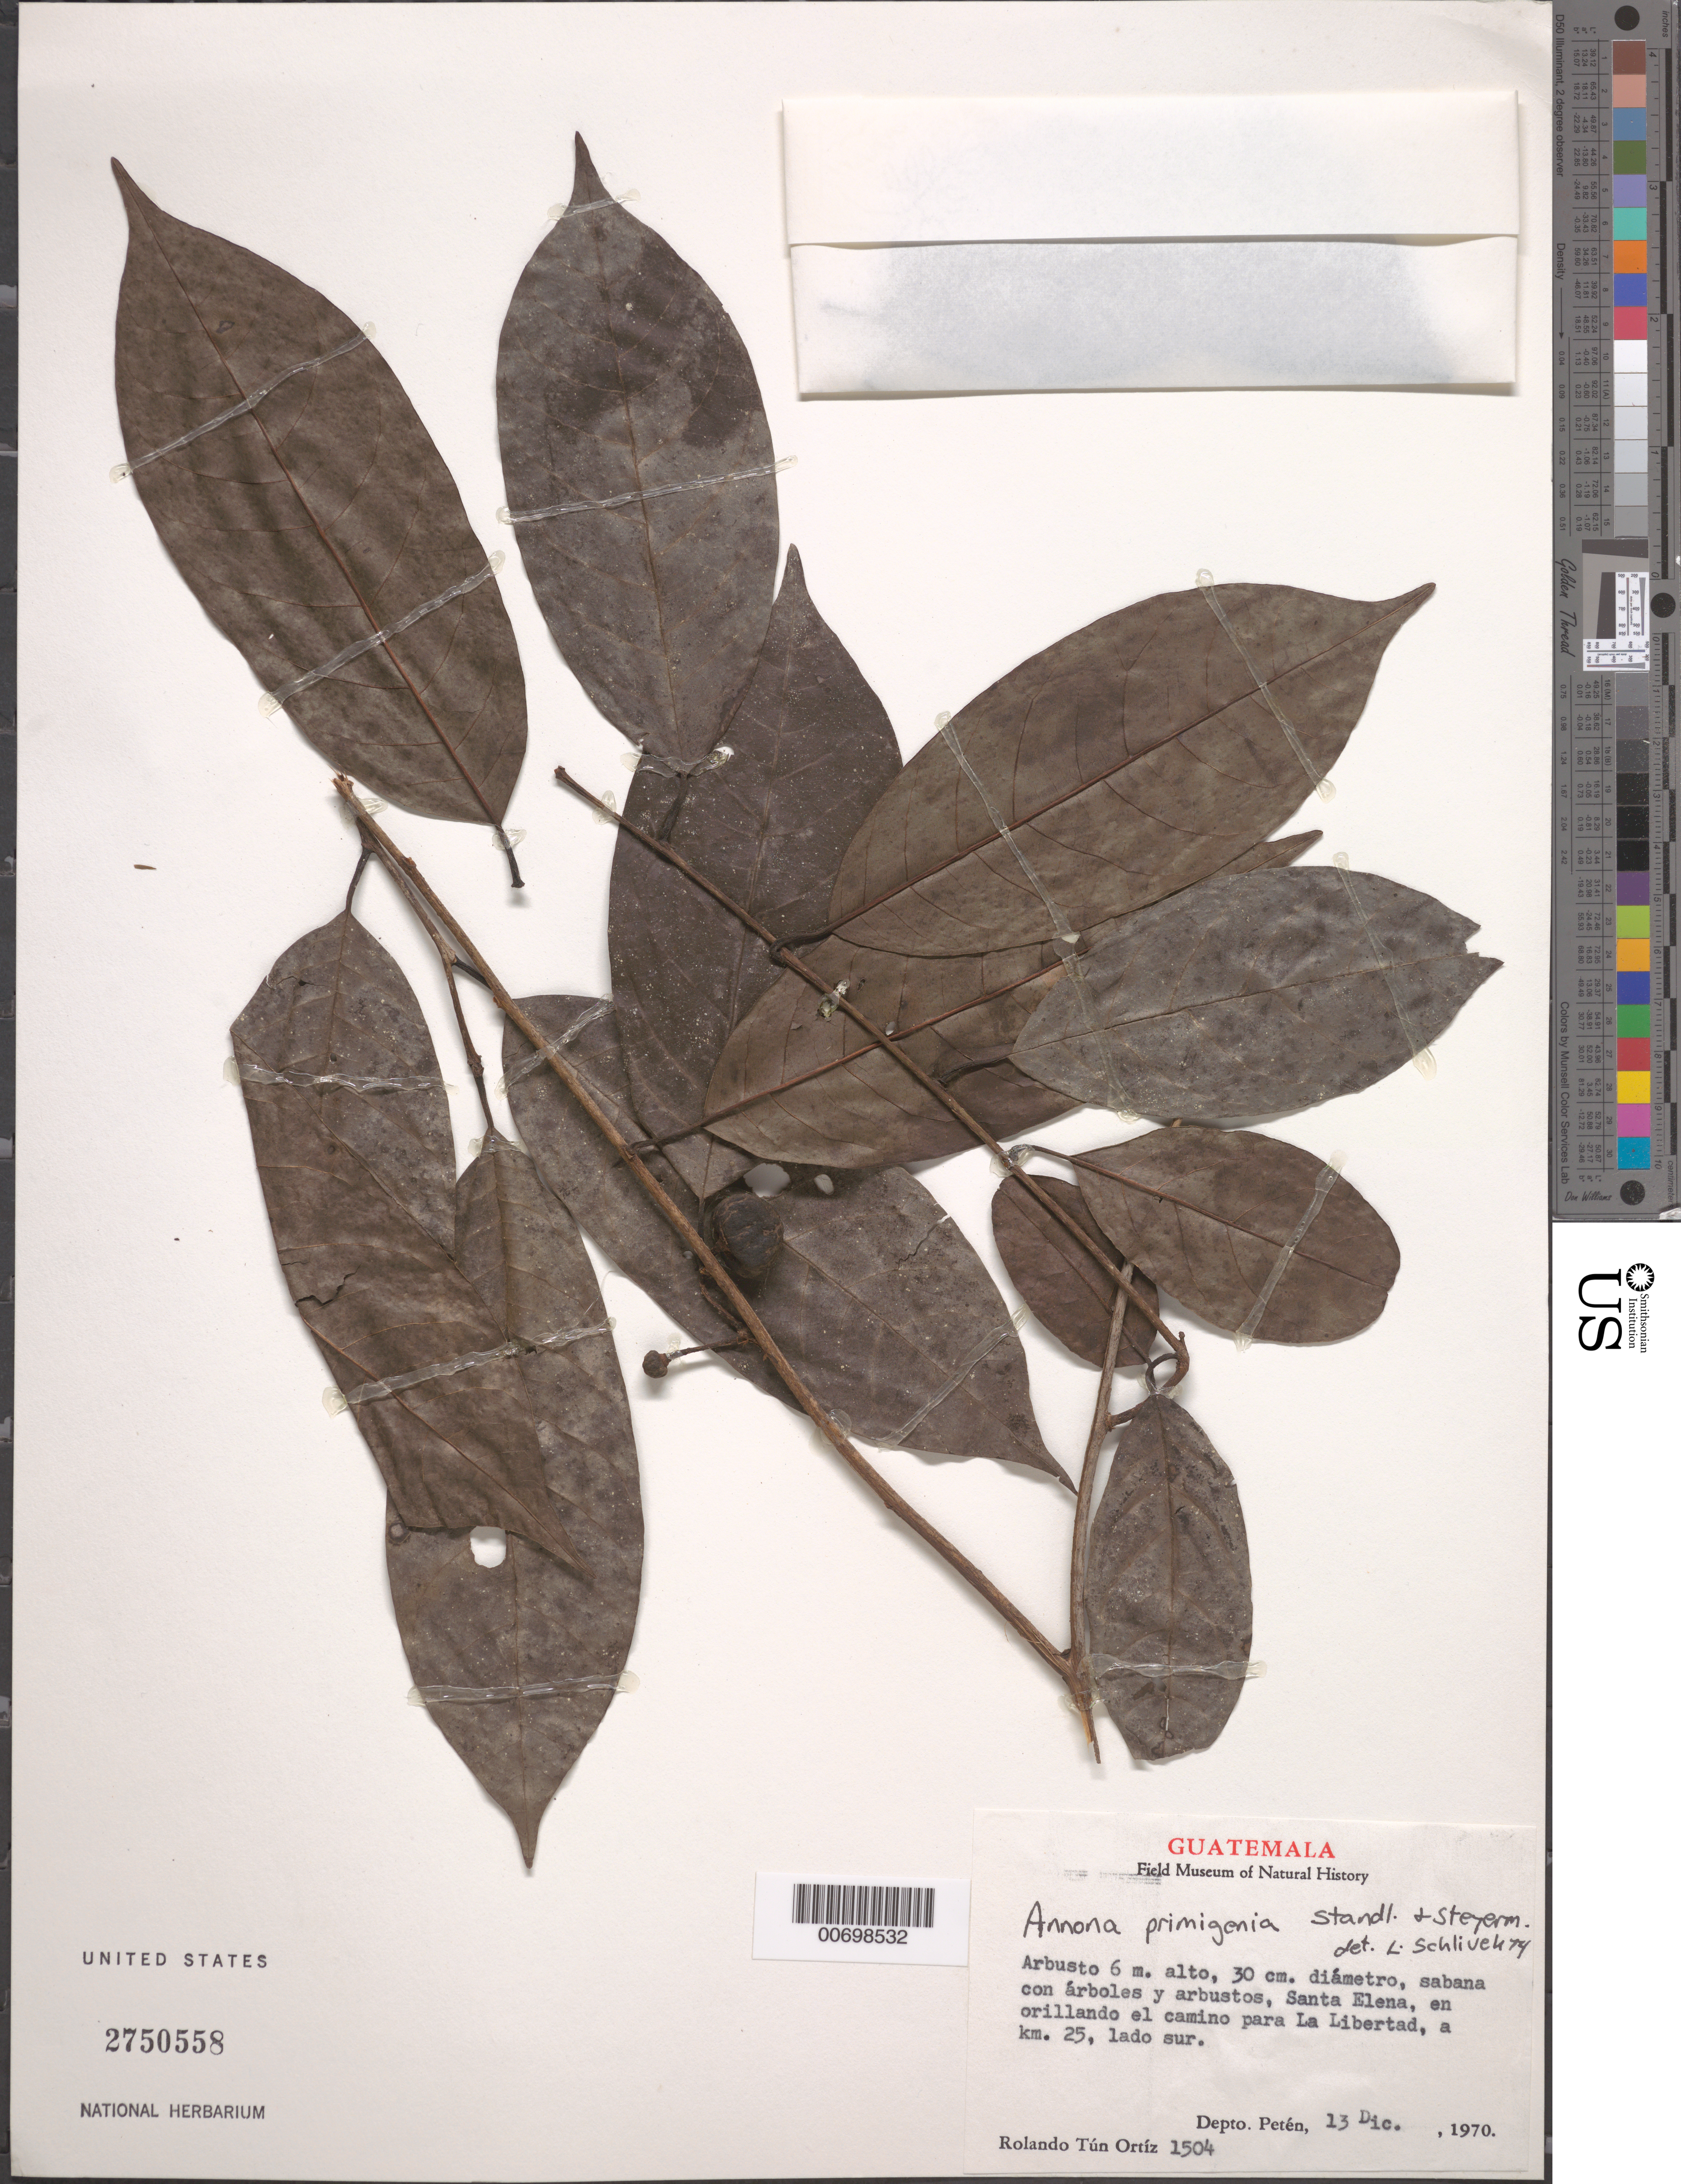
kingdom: Plantae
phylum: Tracheophyta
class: Magnoliopsida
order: Magnoliales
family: Annonaceae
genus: Annona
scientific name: Annona primigenia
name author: Standl. & Steyerm.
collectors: R. Tún Ortiz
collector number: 1504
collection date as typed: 13 Dec 1970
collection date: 1970-12-13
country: Guatemala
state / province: El Petén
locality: Santa Elena, camino que conduce para la Libertad, km 25, lado sur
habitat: sabana con arboles y arbustos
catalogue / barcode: US 2750558